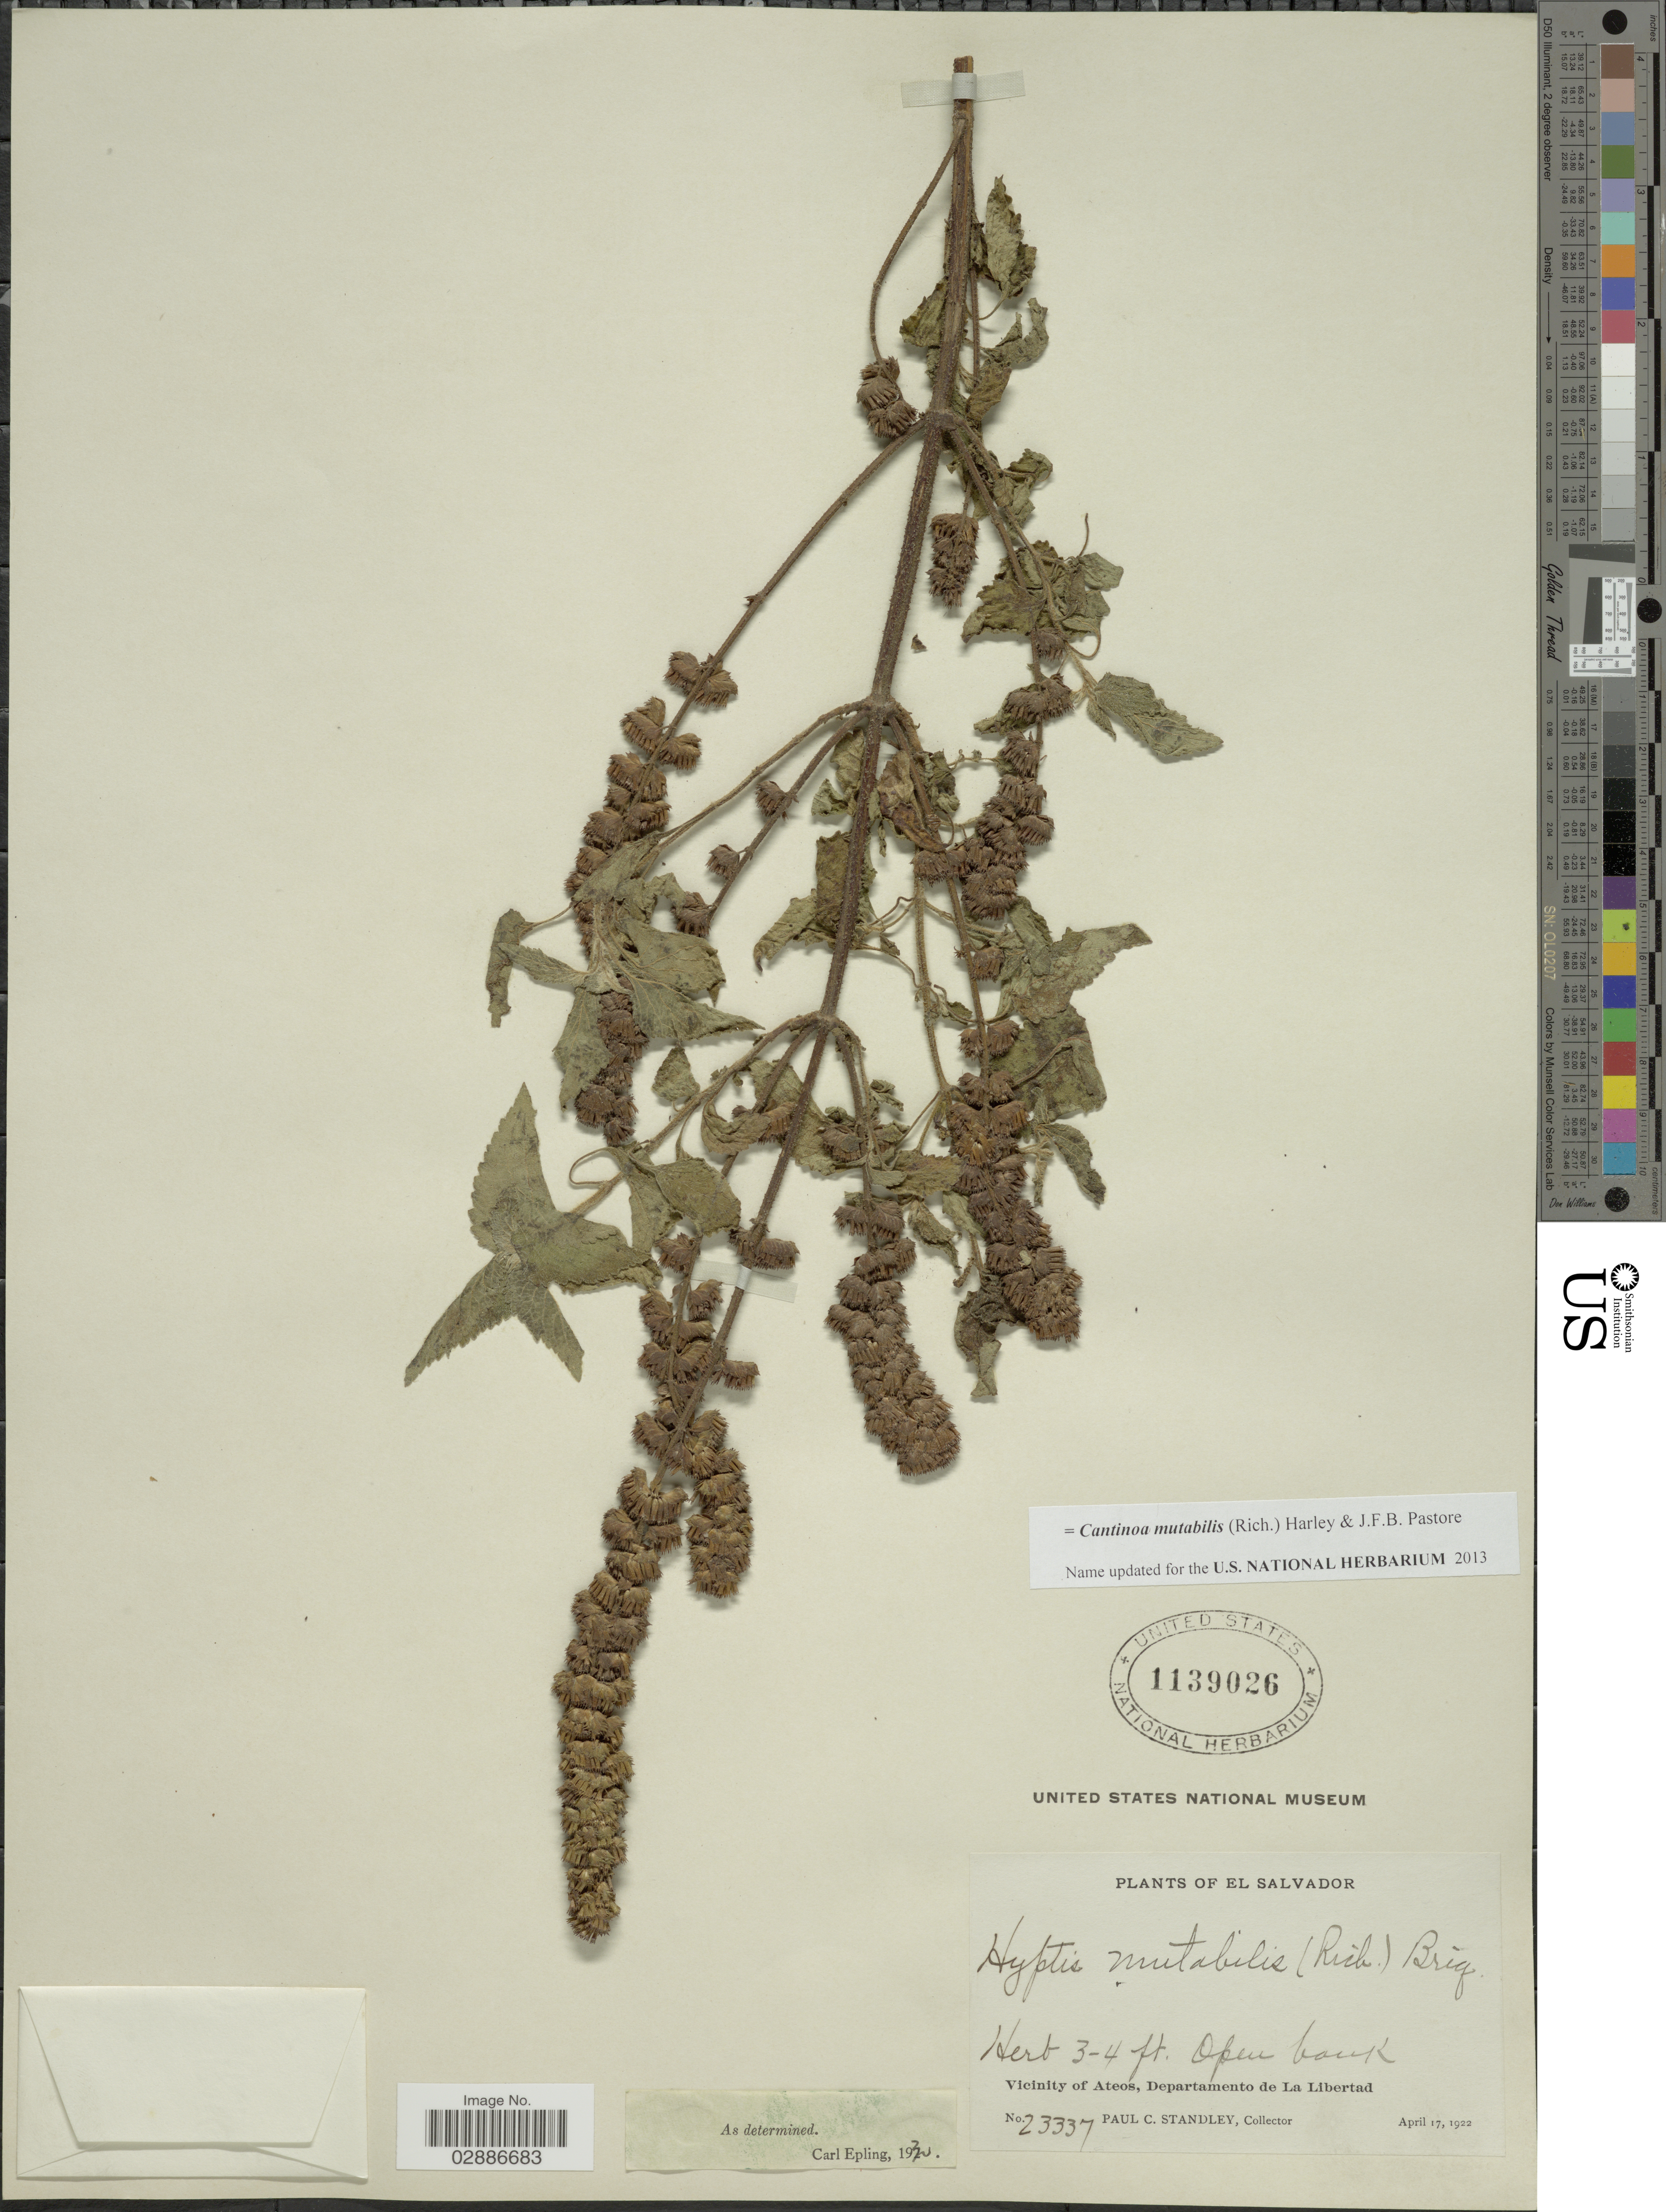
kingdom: Plantae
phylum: Tracheophyta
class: Magnoliopsida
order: Lamiales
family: Lamiaceae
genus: Cantinoa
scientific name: Cantinoa mutabilis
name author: (Epling) Harley & J.F.B. Pastore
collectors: P. C. Standley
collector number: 23337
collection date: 1922-04-17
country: El Salvador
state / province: La Libertad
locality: Vicinity of Ateos, Departamento de La Libertad.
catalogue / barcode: US 1139026